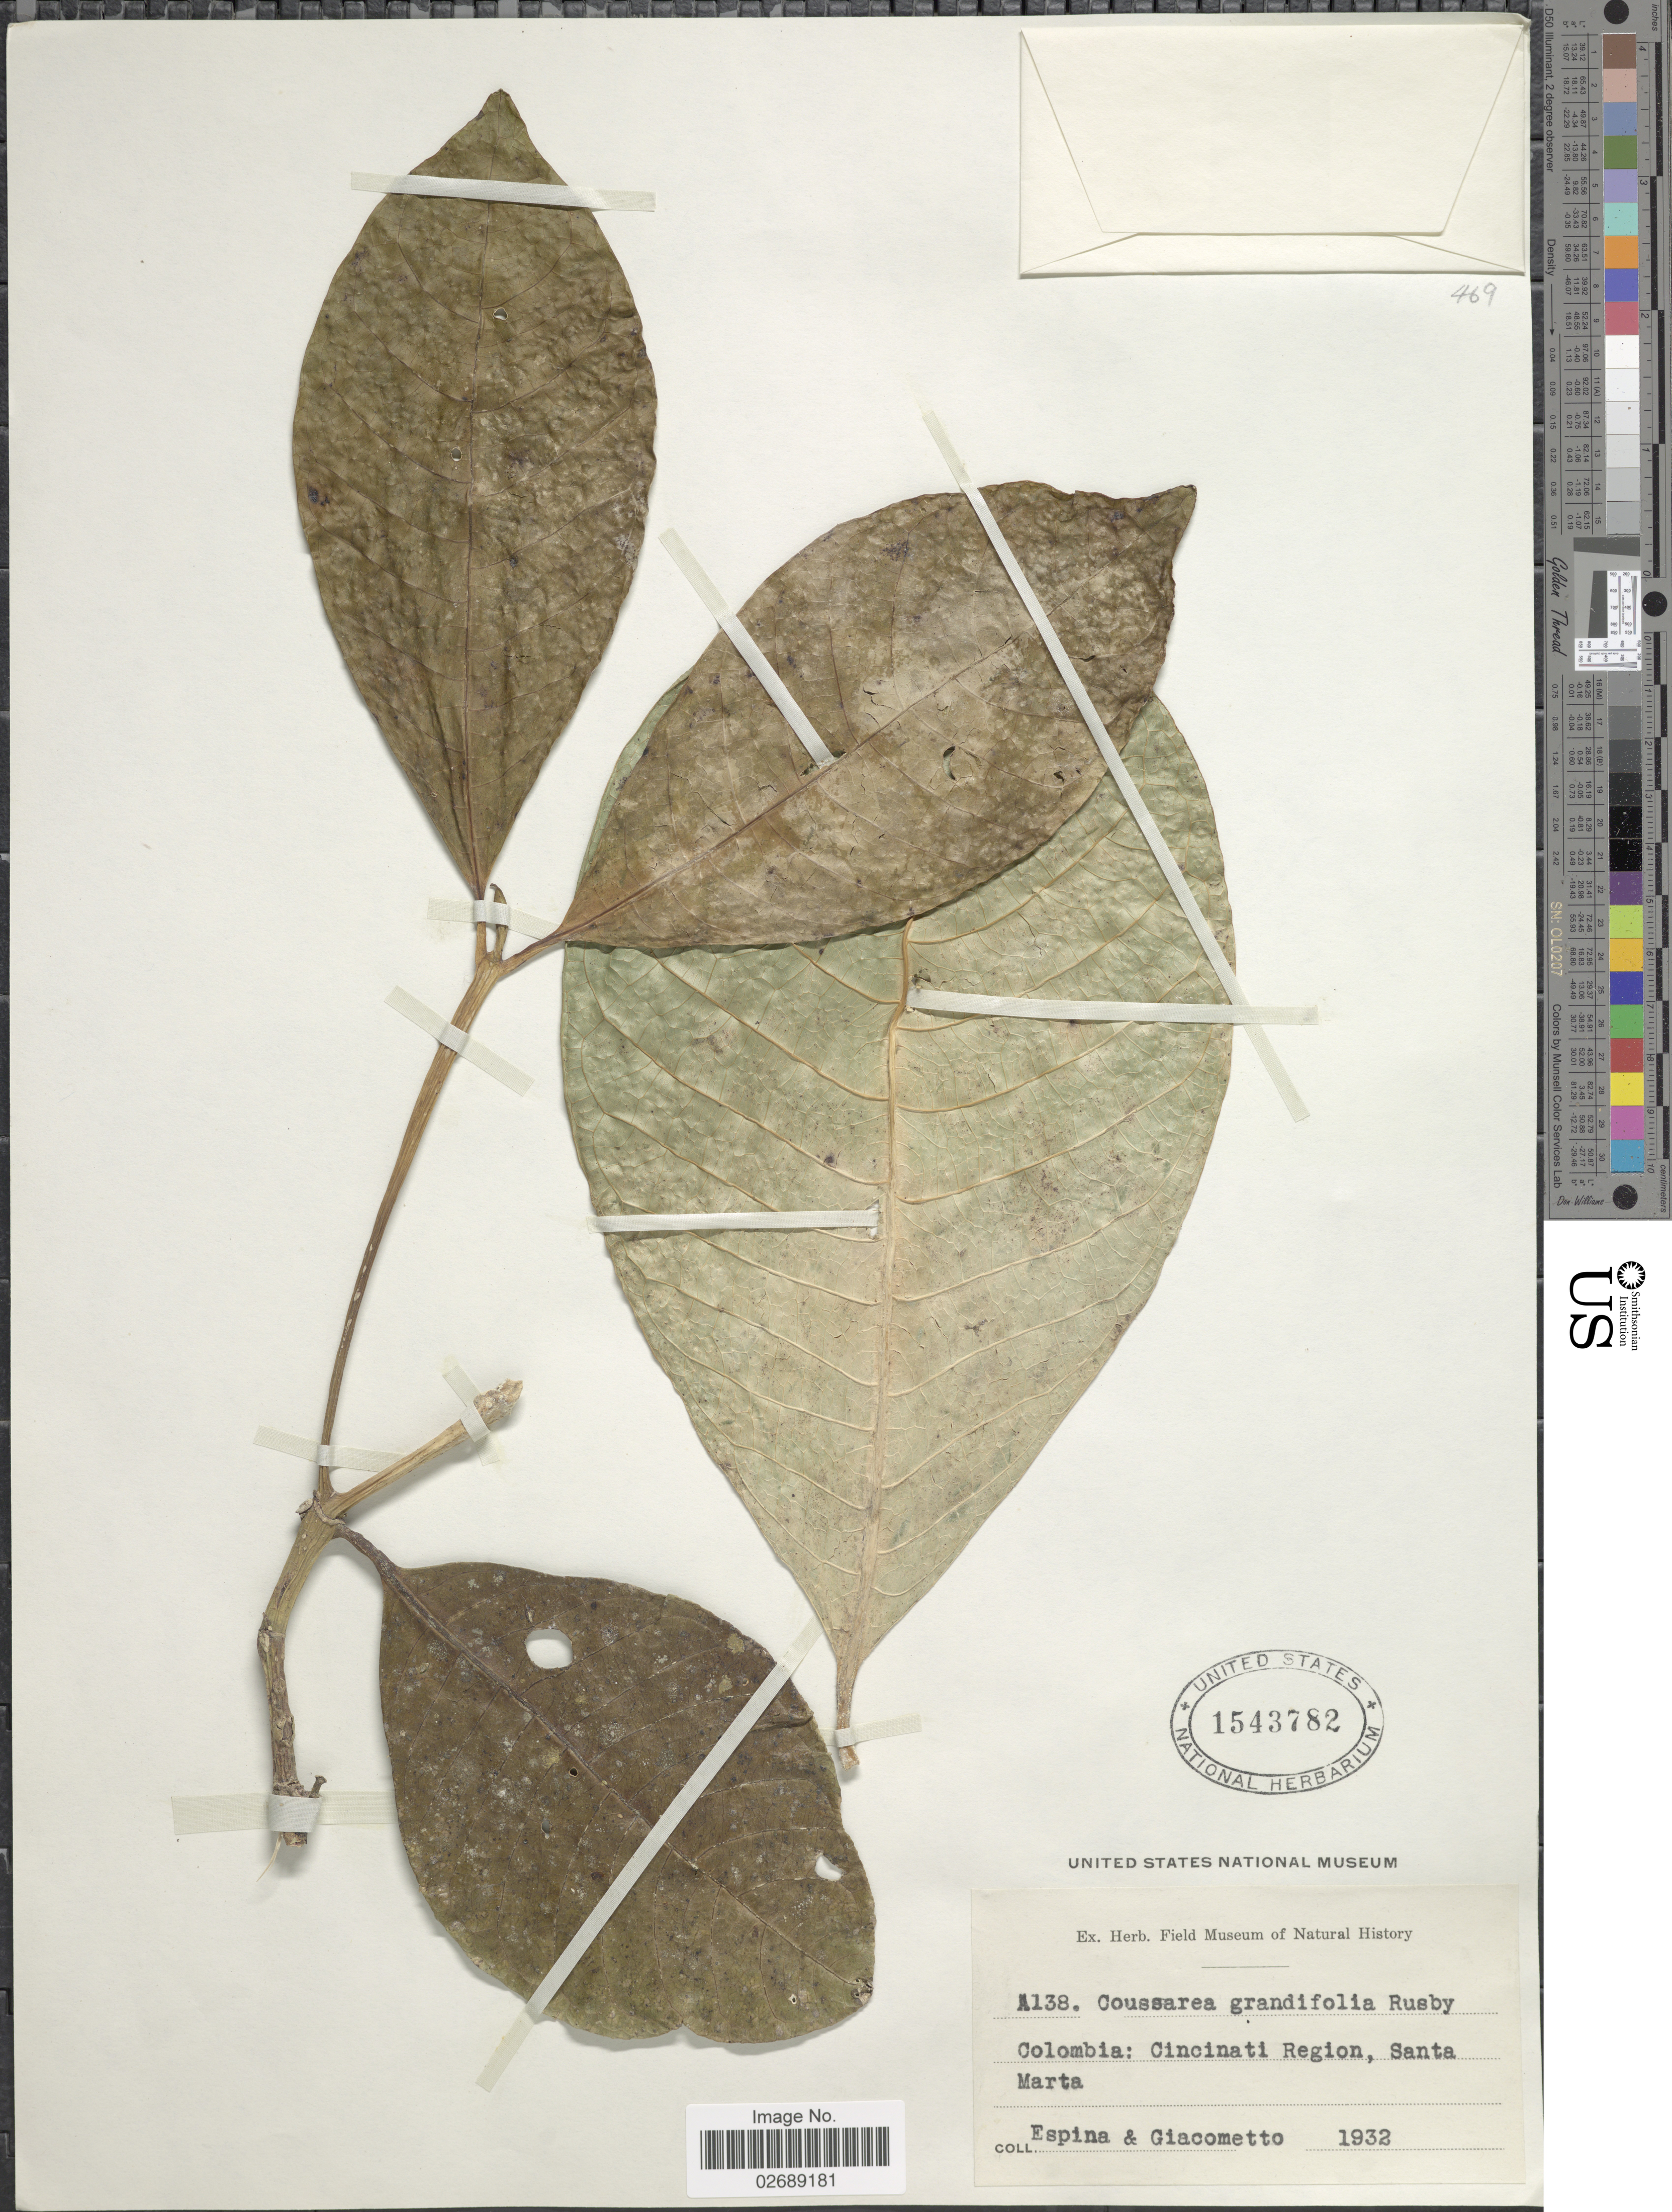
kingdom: Plantae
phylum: Tracheophyta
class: Magnoliopsida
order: Gentianales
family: Rubiaceae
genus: Coussarea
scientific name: Coussarea grandifolia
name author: Rusby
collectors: -. Espina & Giacometto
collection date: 1932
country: Colombia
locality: Cincinati Region, Santa Marta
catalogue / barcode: US 1543782